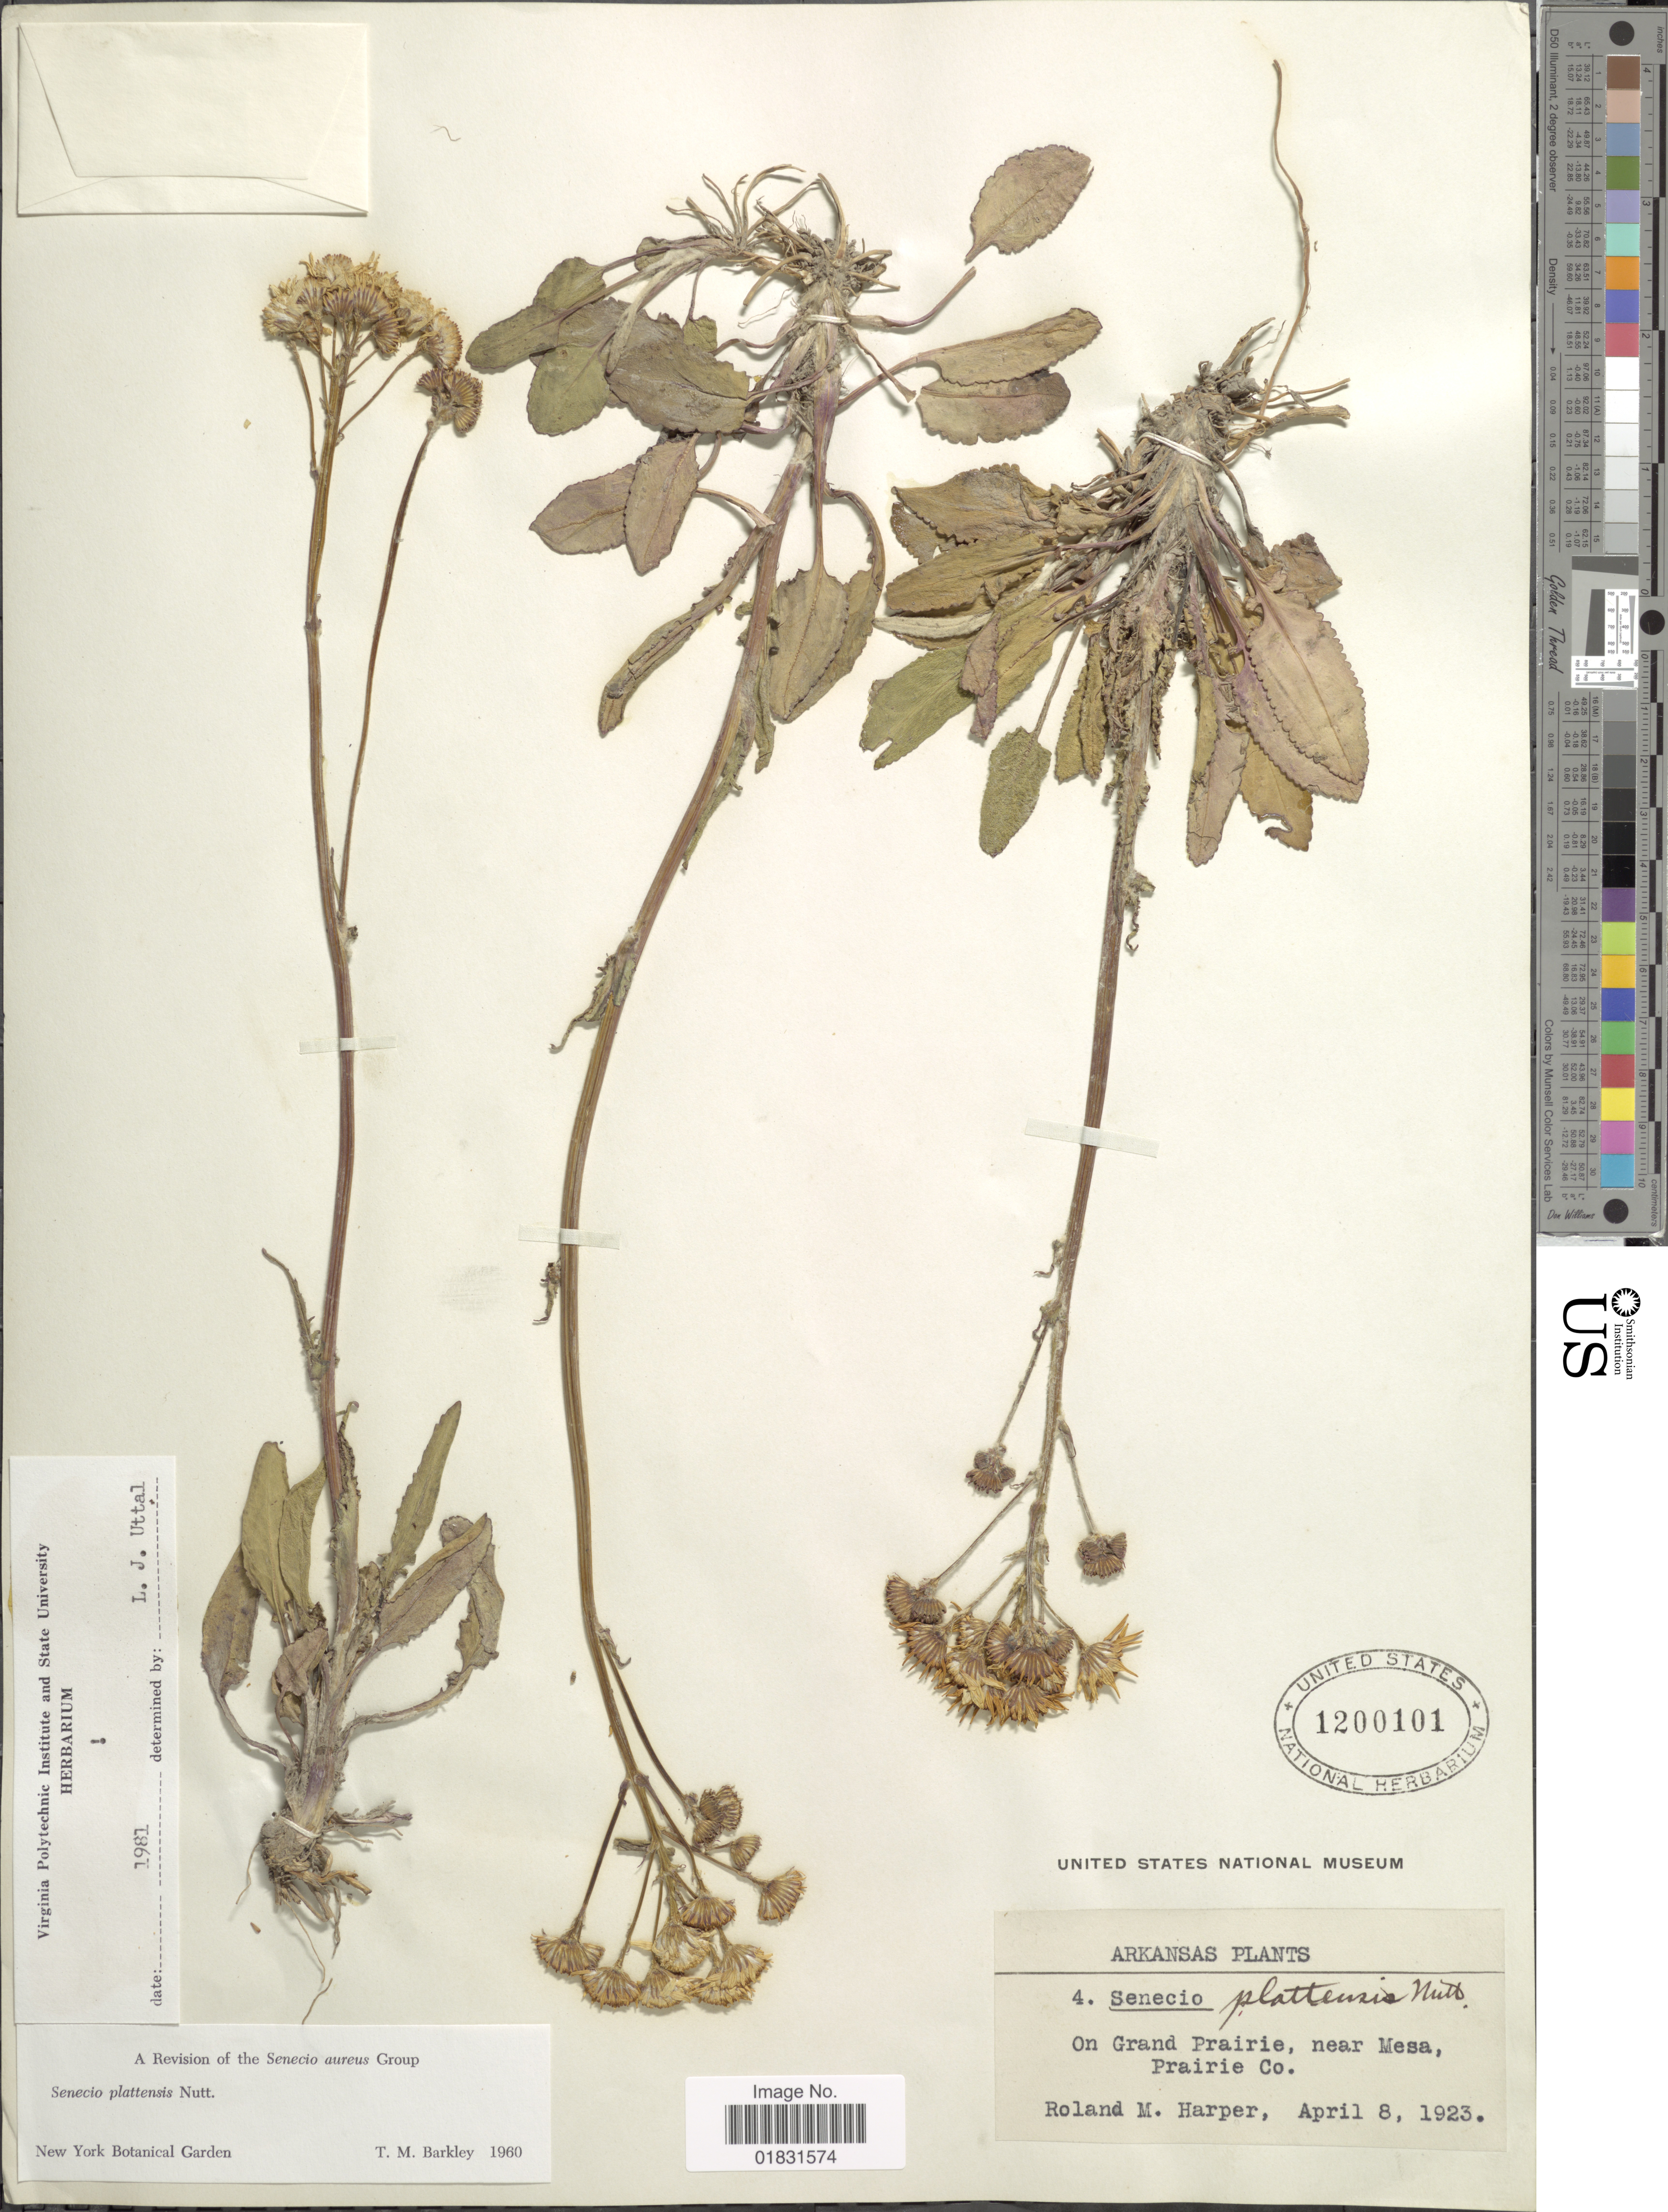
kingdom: Plantae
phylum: Tracheophyta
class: Magnoliopsida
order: Asterales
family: Asteraceae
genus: Packera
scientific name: Packera plattensis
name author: W.A. Weber & Á. Löve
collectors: R. M. Harper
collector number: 4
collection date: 1923-04-08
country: United States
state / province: Arkansas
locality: On Grand Prairie, near Mesa, Prairie Co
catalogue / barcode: US 1200101